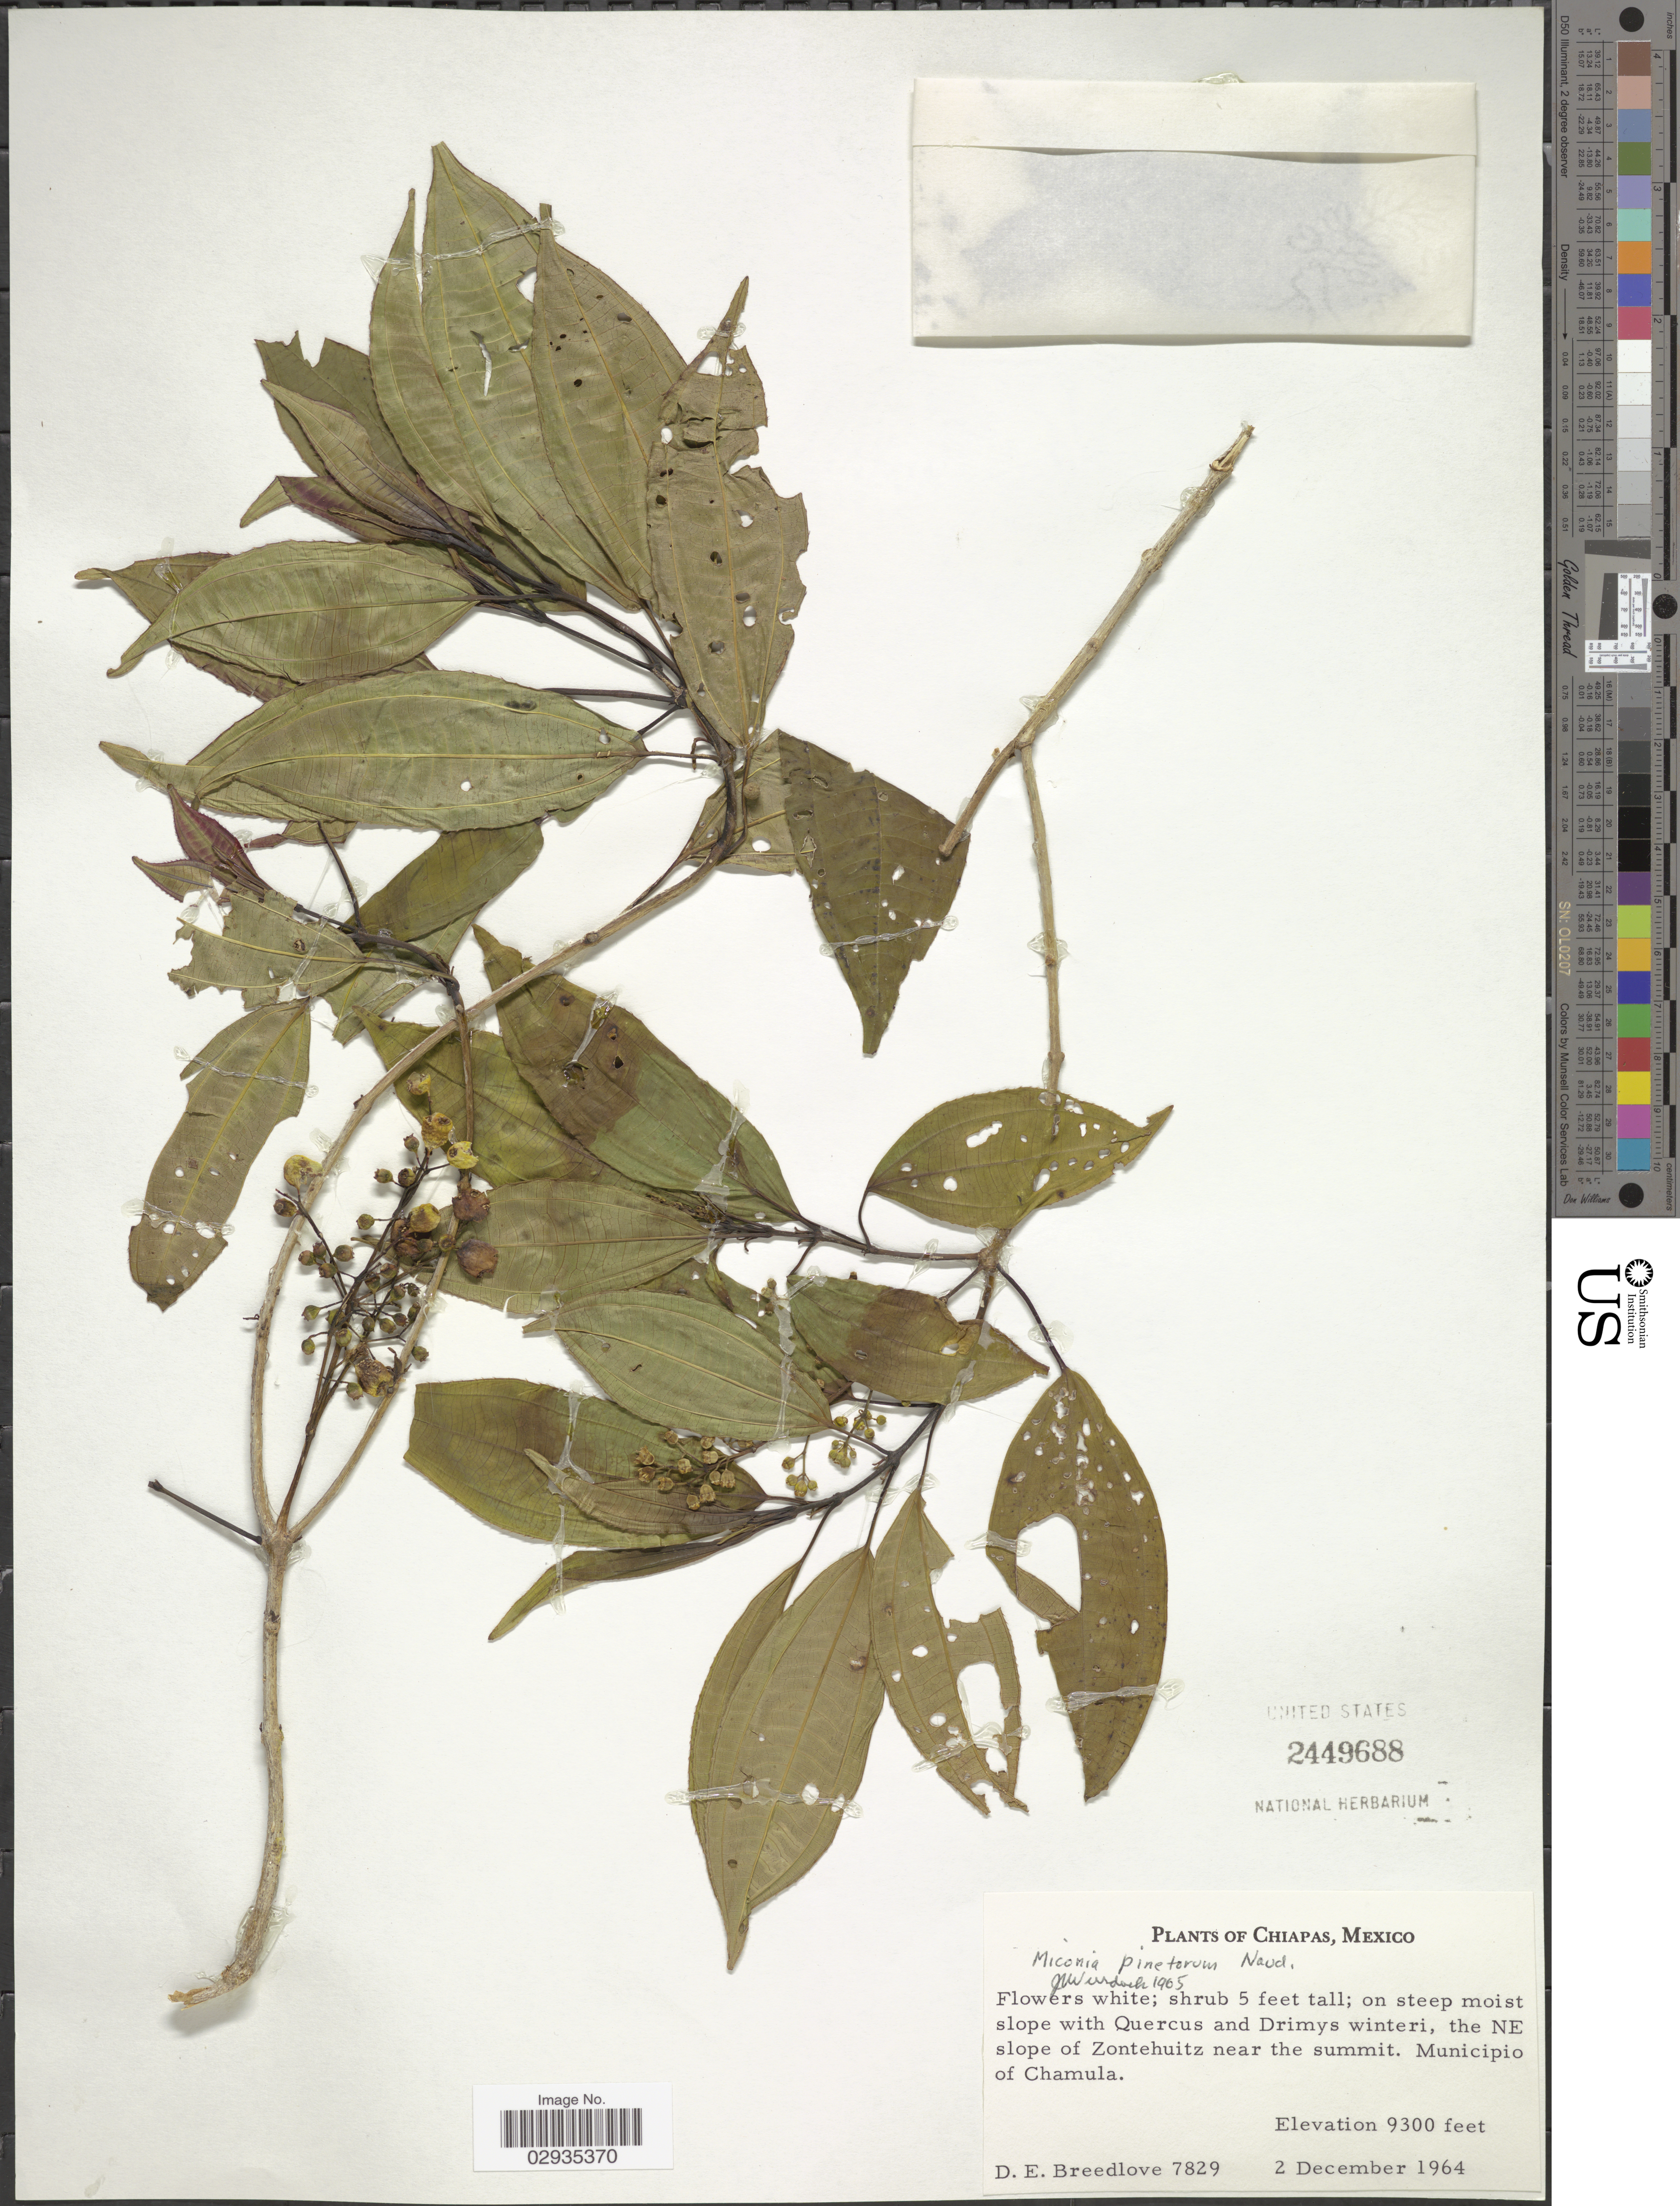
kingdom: Plantae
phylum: Tracheophyta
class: Magnoliopsida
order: Myrtales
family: Melastomataceae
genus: Miconia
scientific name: Miconia pinetorum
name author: Naudin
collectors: D. E. Breedlove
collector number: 7829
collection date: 1964-12-02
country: Mexico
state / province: Chiapas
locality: The NE slope of Zontehuitz near the summit, Municipio of Chamula.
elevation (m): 2835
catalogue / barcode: US 2449688